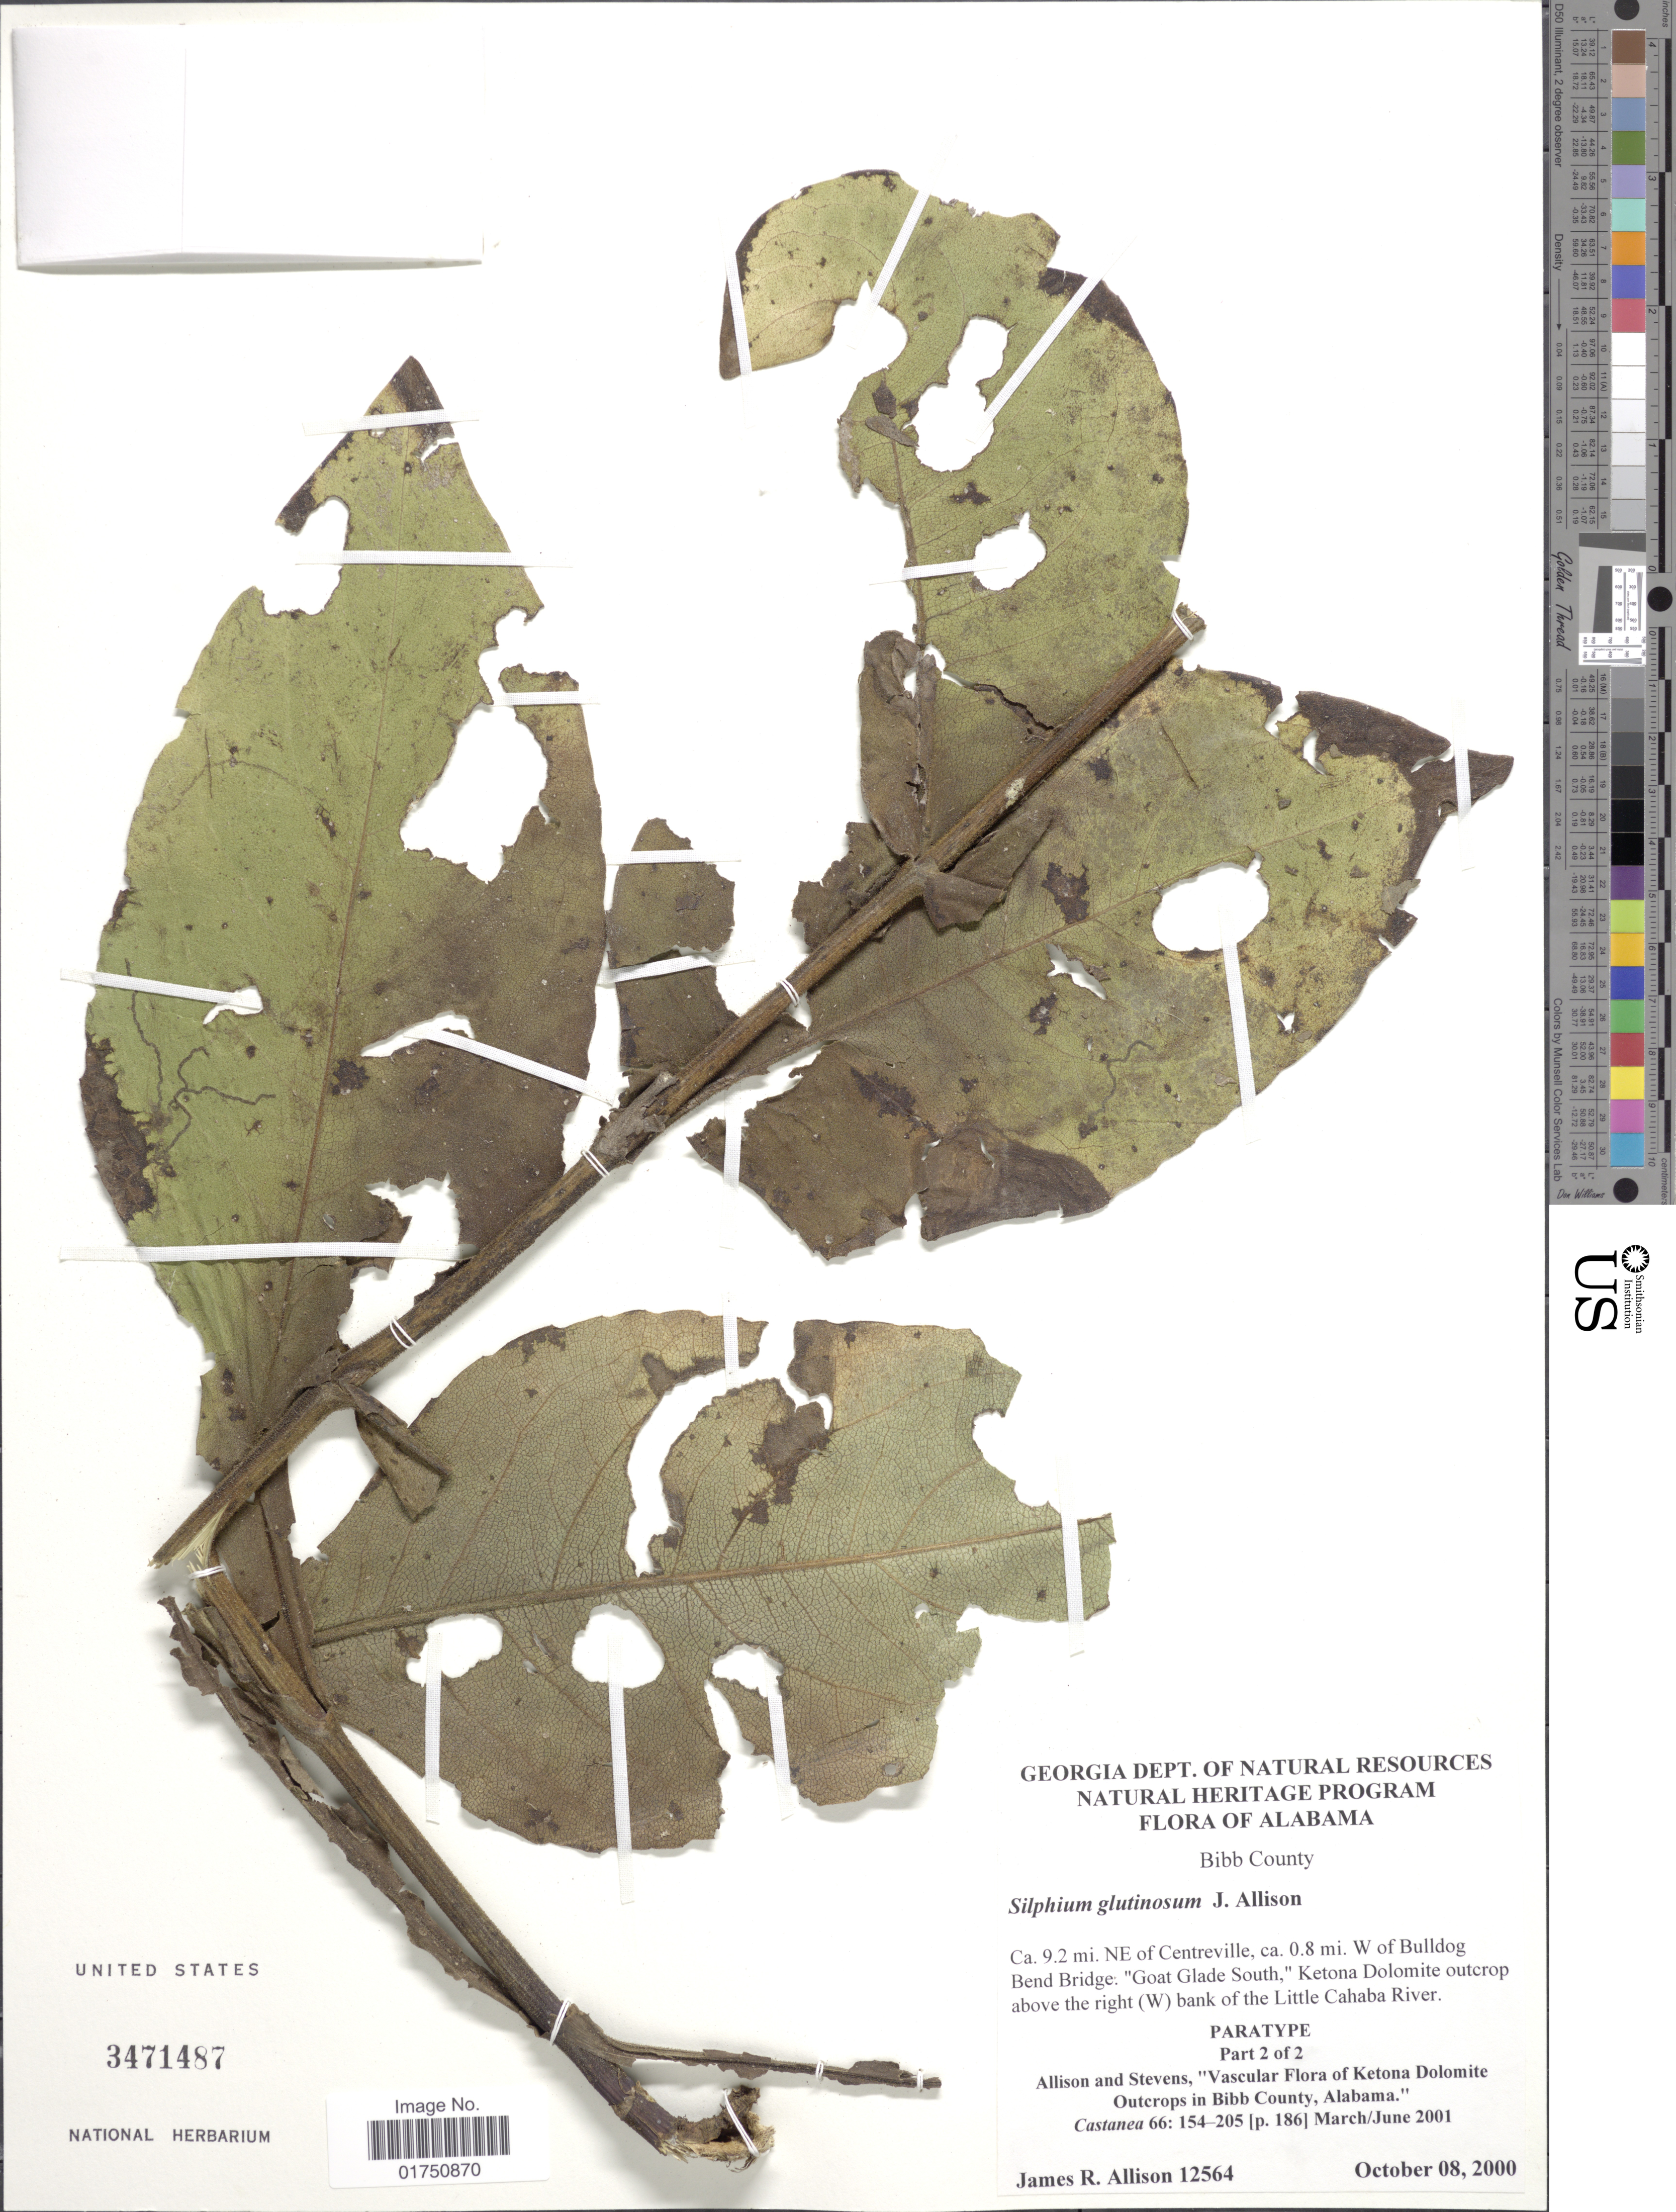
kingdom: Plantae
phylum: Tracheophyta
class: Magnoliopsida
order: Asterales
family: Asteraceae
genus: Silphium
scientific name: Silphium glutinosum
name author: J.R. Allison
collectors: J. R. Allison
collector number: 12564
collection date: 2000-10-08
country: United States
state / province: Alabama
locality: Bibb County. Ca. 9.2 mi. NE of Centreville, ca. 0.8 mi. W of Bulldog Ben Bridge. "Groat Glade South", Ketona Dolomite outcrop above the right (W) bank of the Little Cahaba River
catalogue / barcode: US 3471487